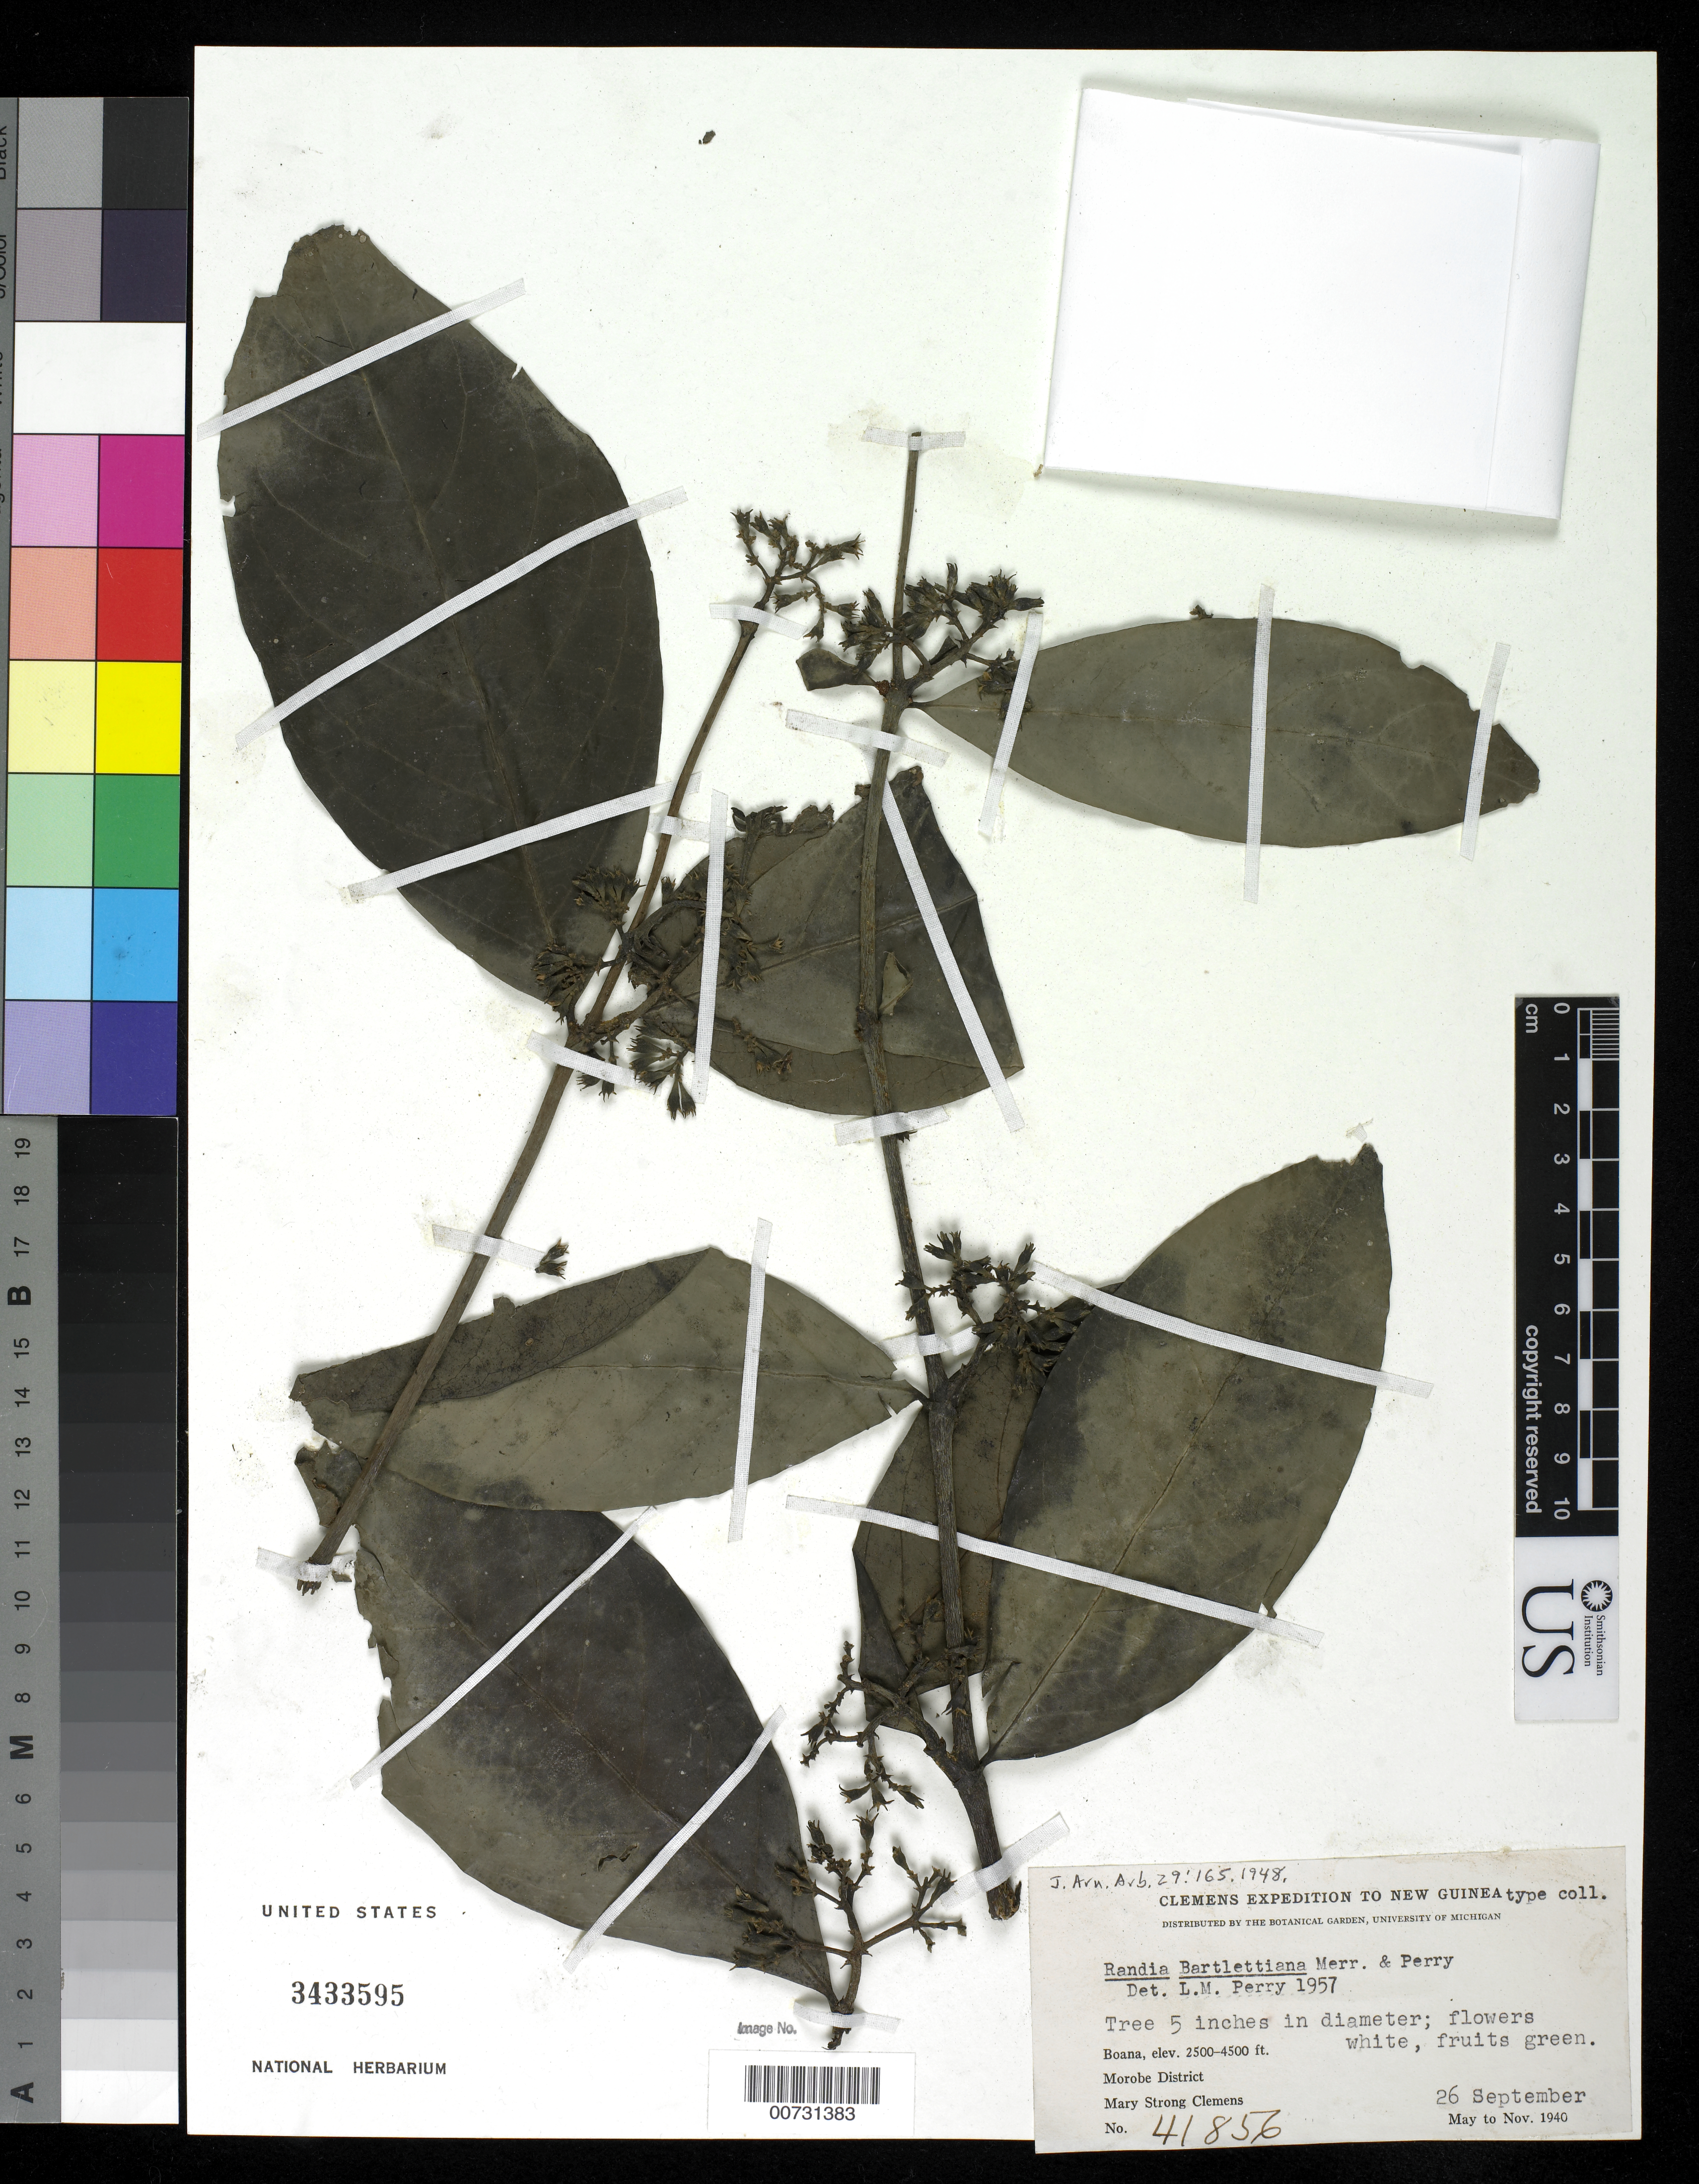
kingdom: Plantae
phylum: Tracheophyta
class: Magnoliopsida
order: Gentianales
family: Rubiaceae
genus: Randia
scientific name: Randia bartlettiana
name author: Merr. & L.M. Perry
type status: Isotype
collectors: M. S. Clemens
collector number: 41856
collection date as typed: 26 Sep 1940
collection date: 1940-09-26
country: Papua New Guinea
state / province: Morobe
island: New Guinea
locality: Boana, Morobe District.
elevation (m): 762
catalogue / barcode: US 3433595